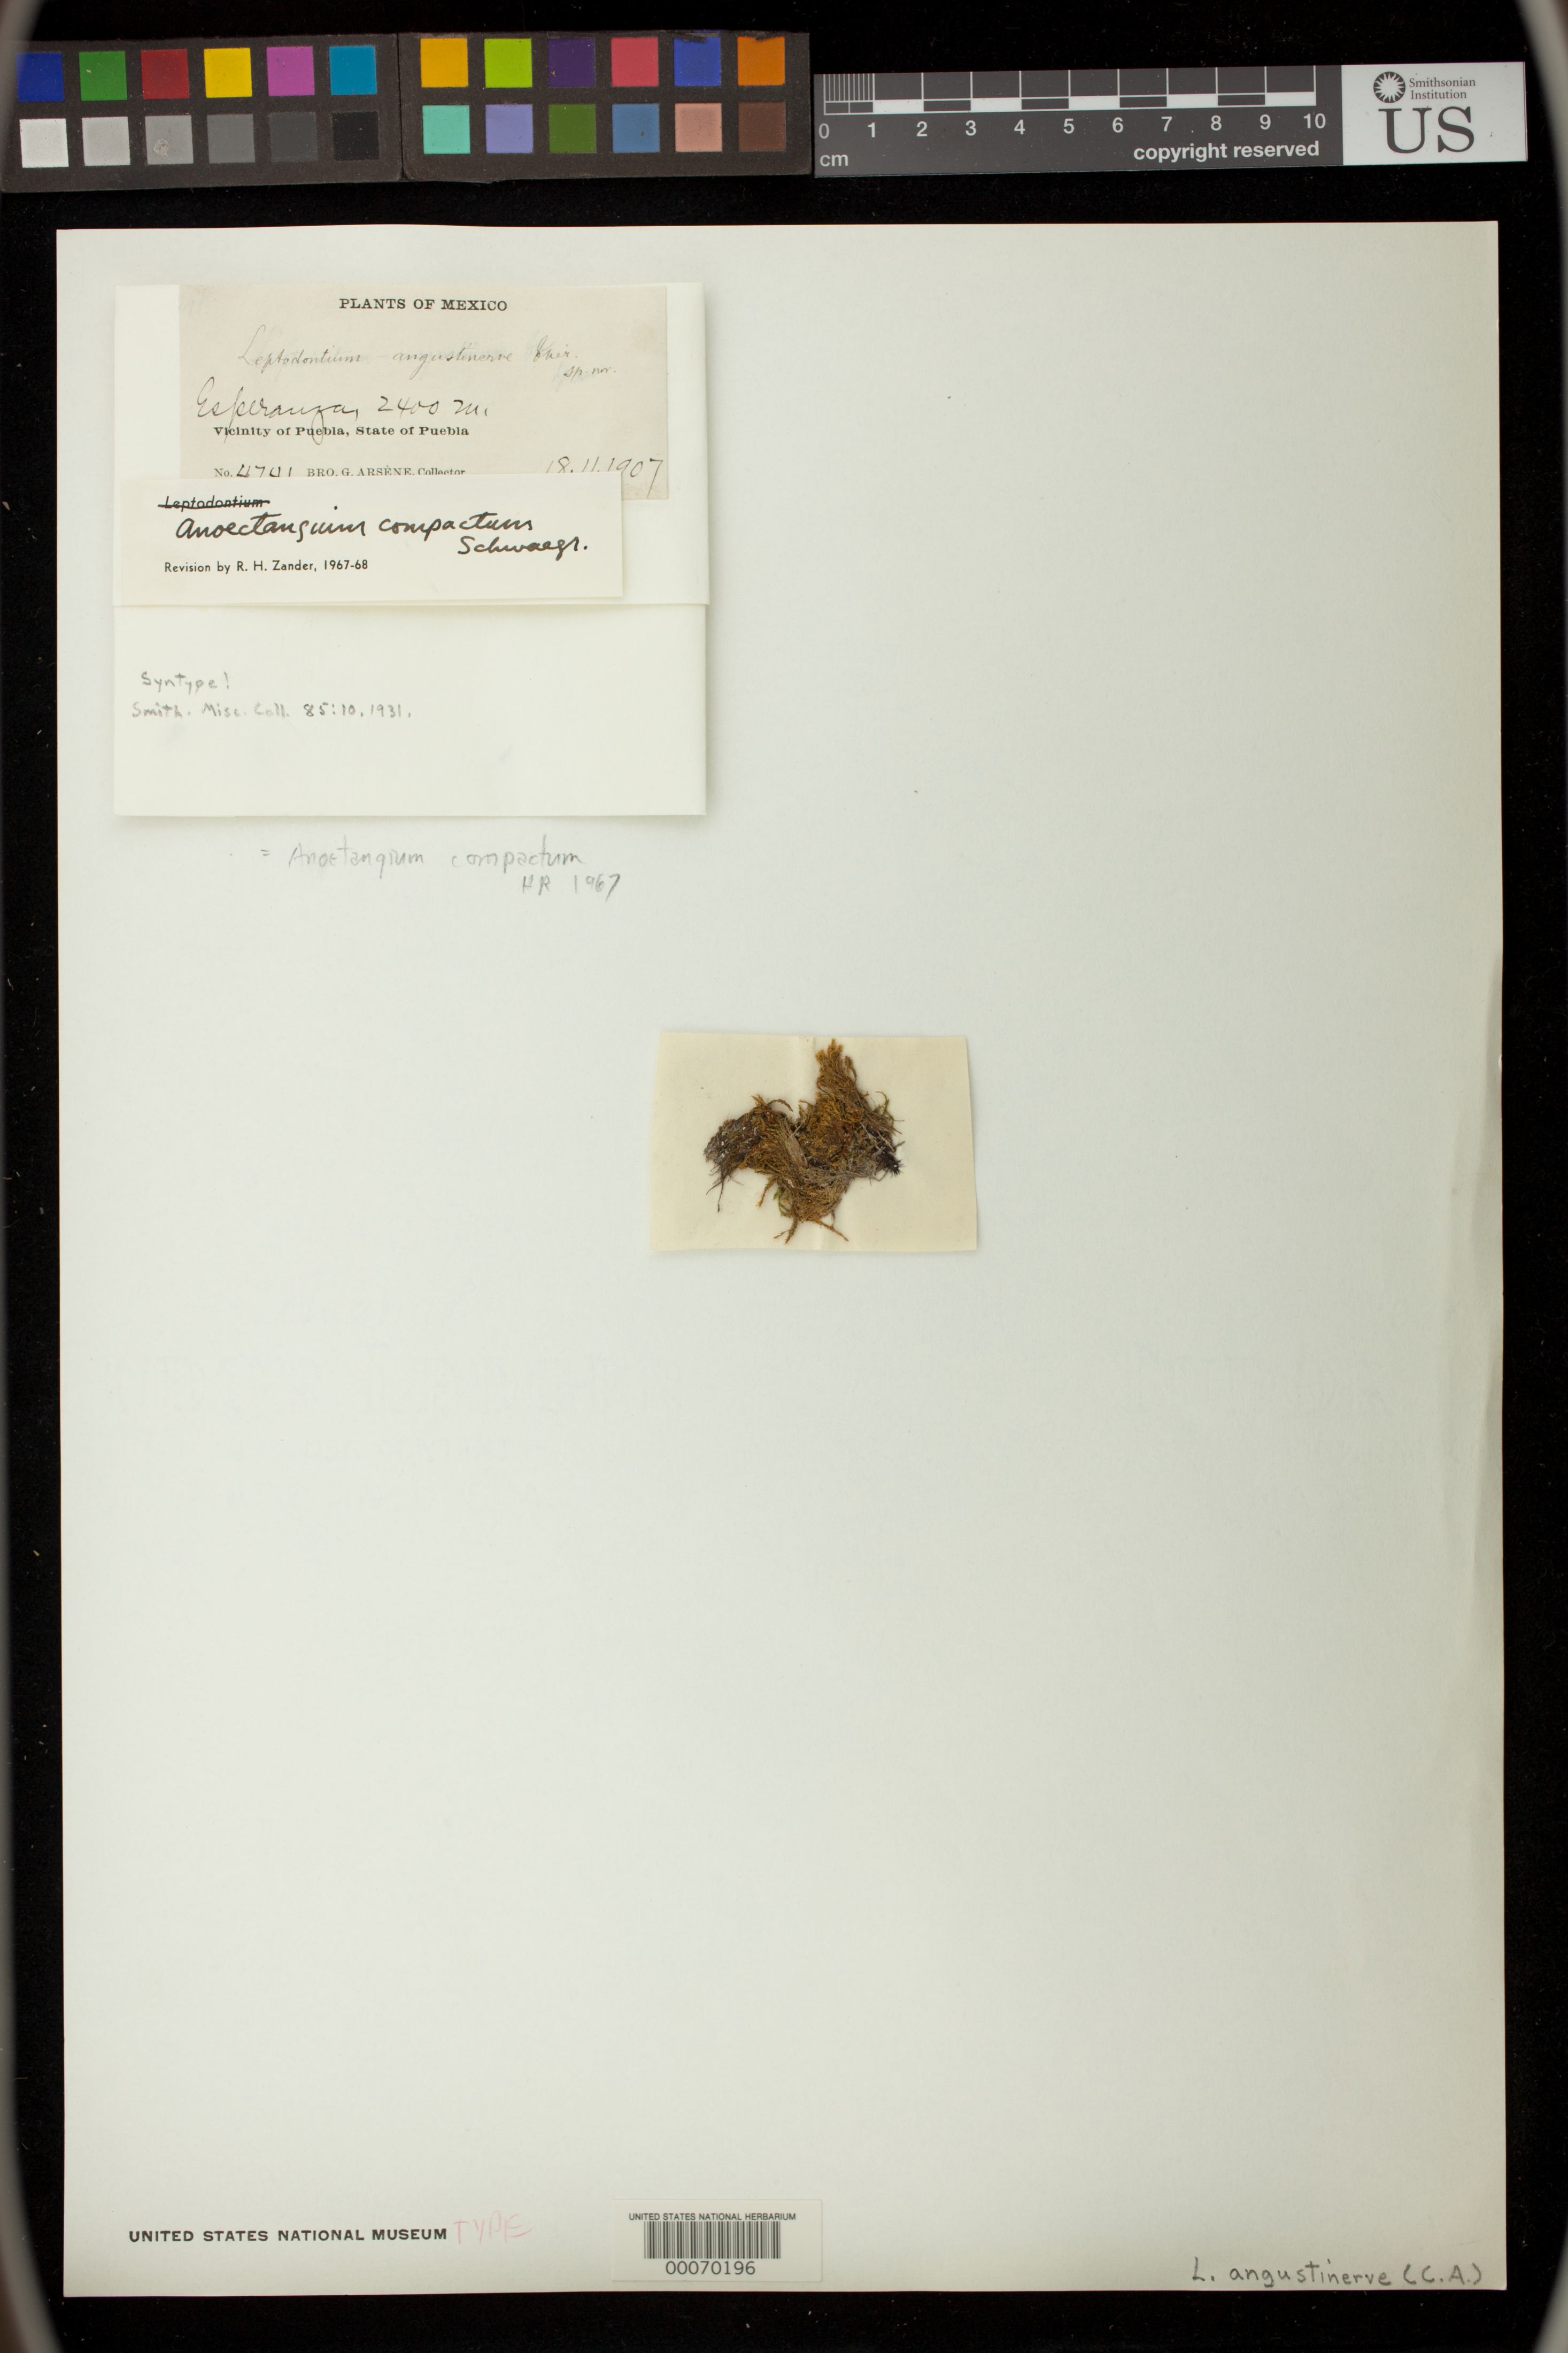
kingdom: Plantae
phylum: Bryophyta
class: Bryopsida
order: Pottiales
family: Pottiaceae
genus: Leptodontium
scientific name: Leptodontium angustinerve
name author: Thér.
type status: Syntype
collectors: Bro. G. Arsène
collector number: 4741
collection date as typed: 18 Nov 1907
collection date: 1907-11-18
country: Mexico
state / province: Puebla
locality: Vicinity of Puebla, Esperanza.